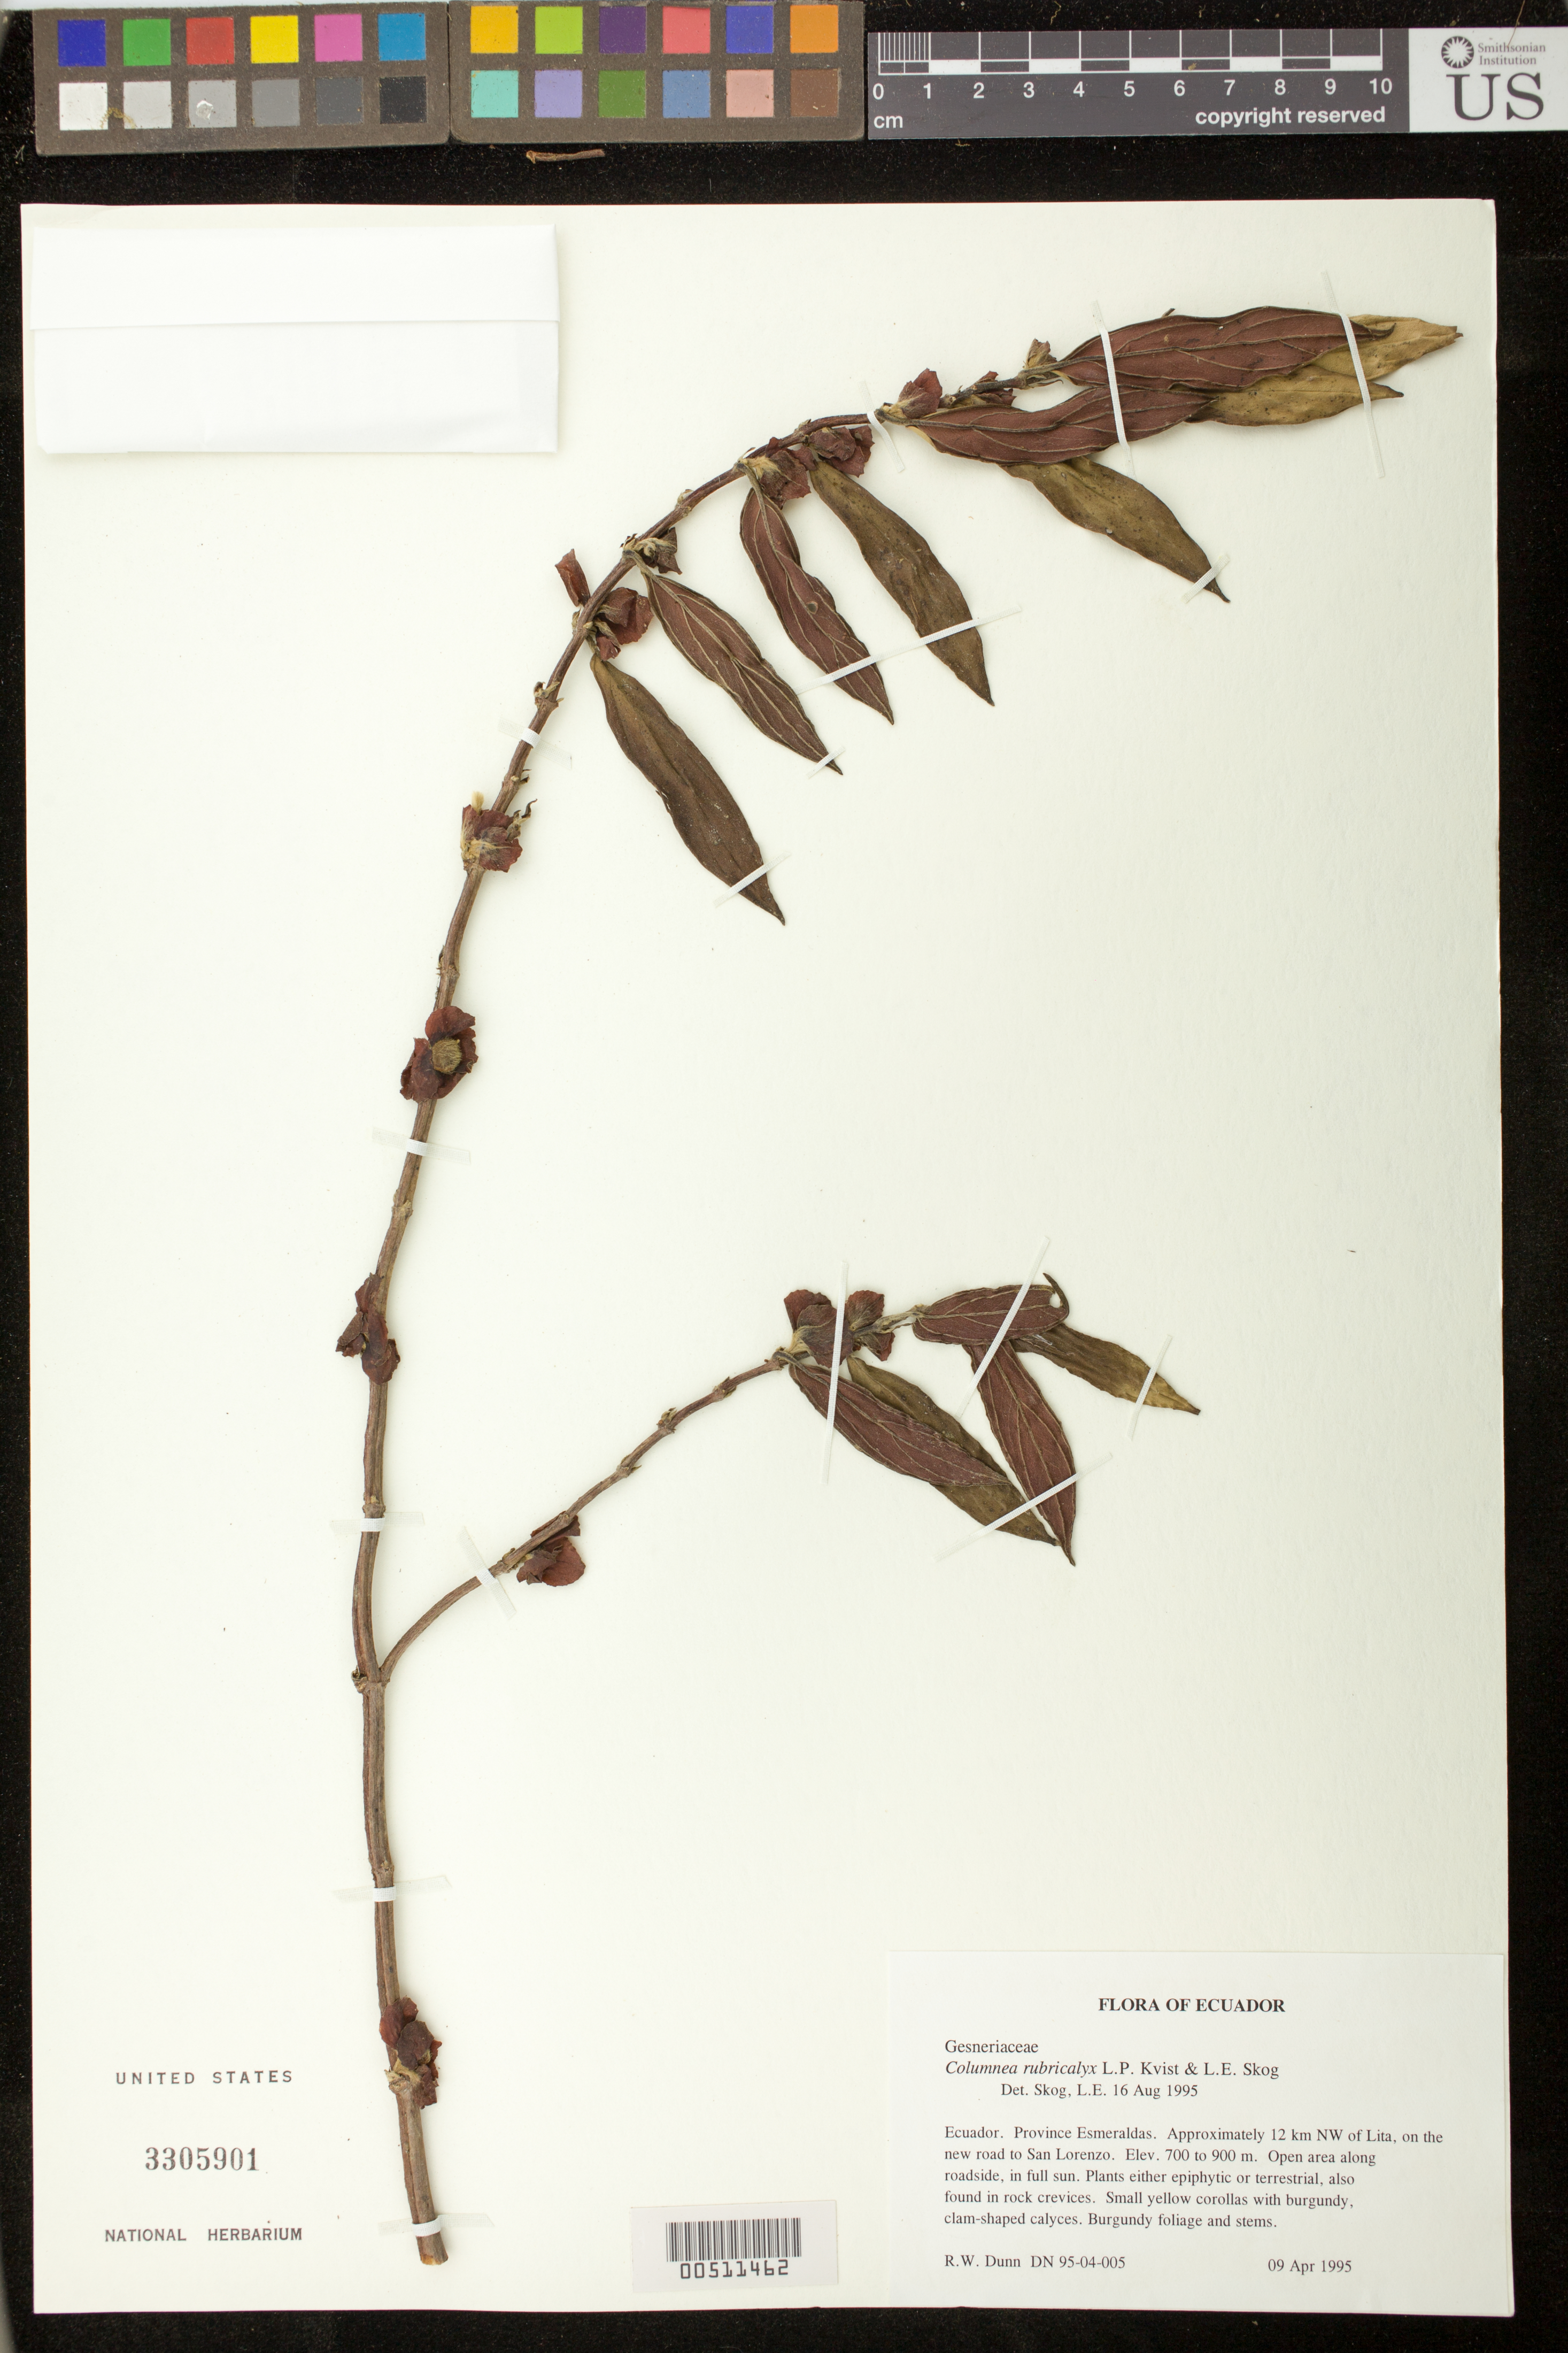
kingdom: Plantae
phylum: Tracheophyta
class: Magnoliopsida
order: Lamiales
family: Gesneriaceae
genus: Columnea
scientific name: Columnea rubricalyx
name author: L.P. Kvist & L.E. Skog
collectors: R. Dunn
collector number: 9504005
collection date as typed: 09 Apr 1995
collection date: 1995-04-09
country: Ecuador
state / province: Esmeraldas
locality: NW of Lita, road to San Lorenzo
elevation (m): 700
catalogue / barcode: US 3305901